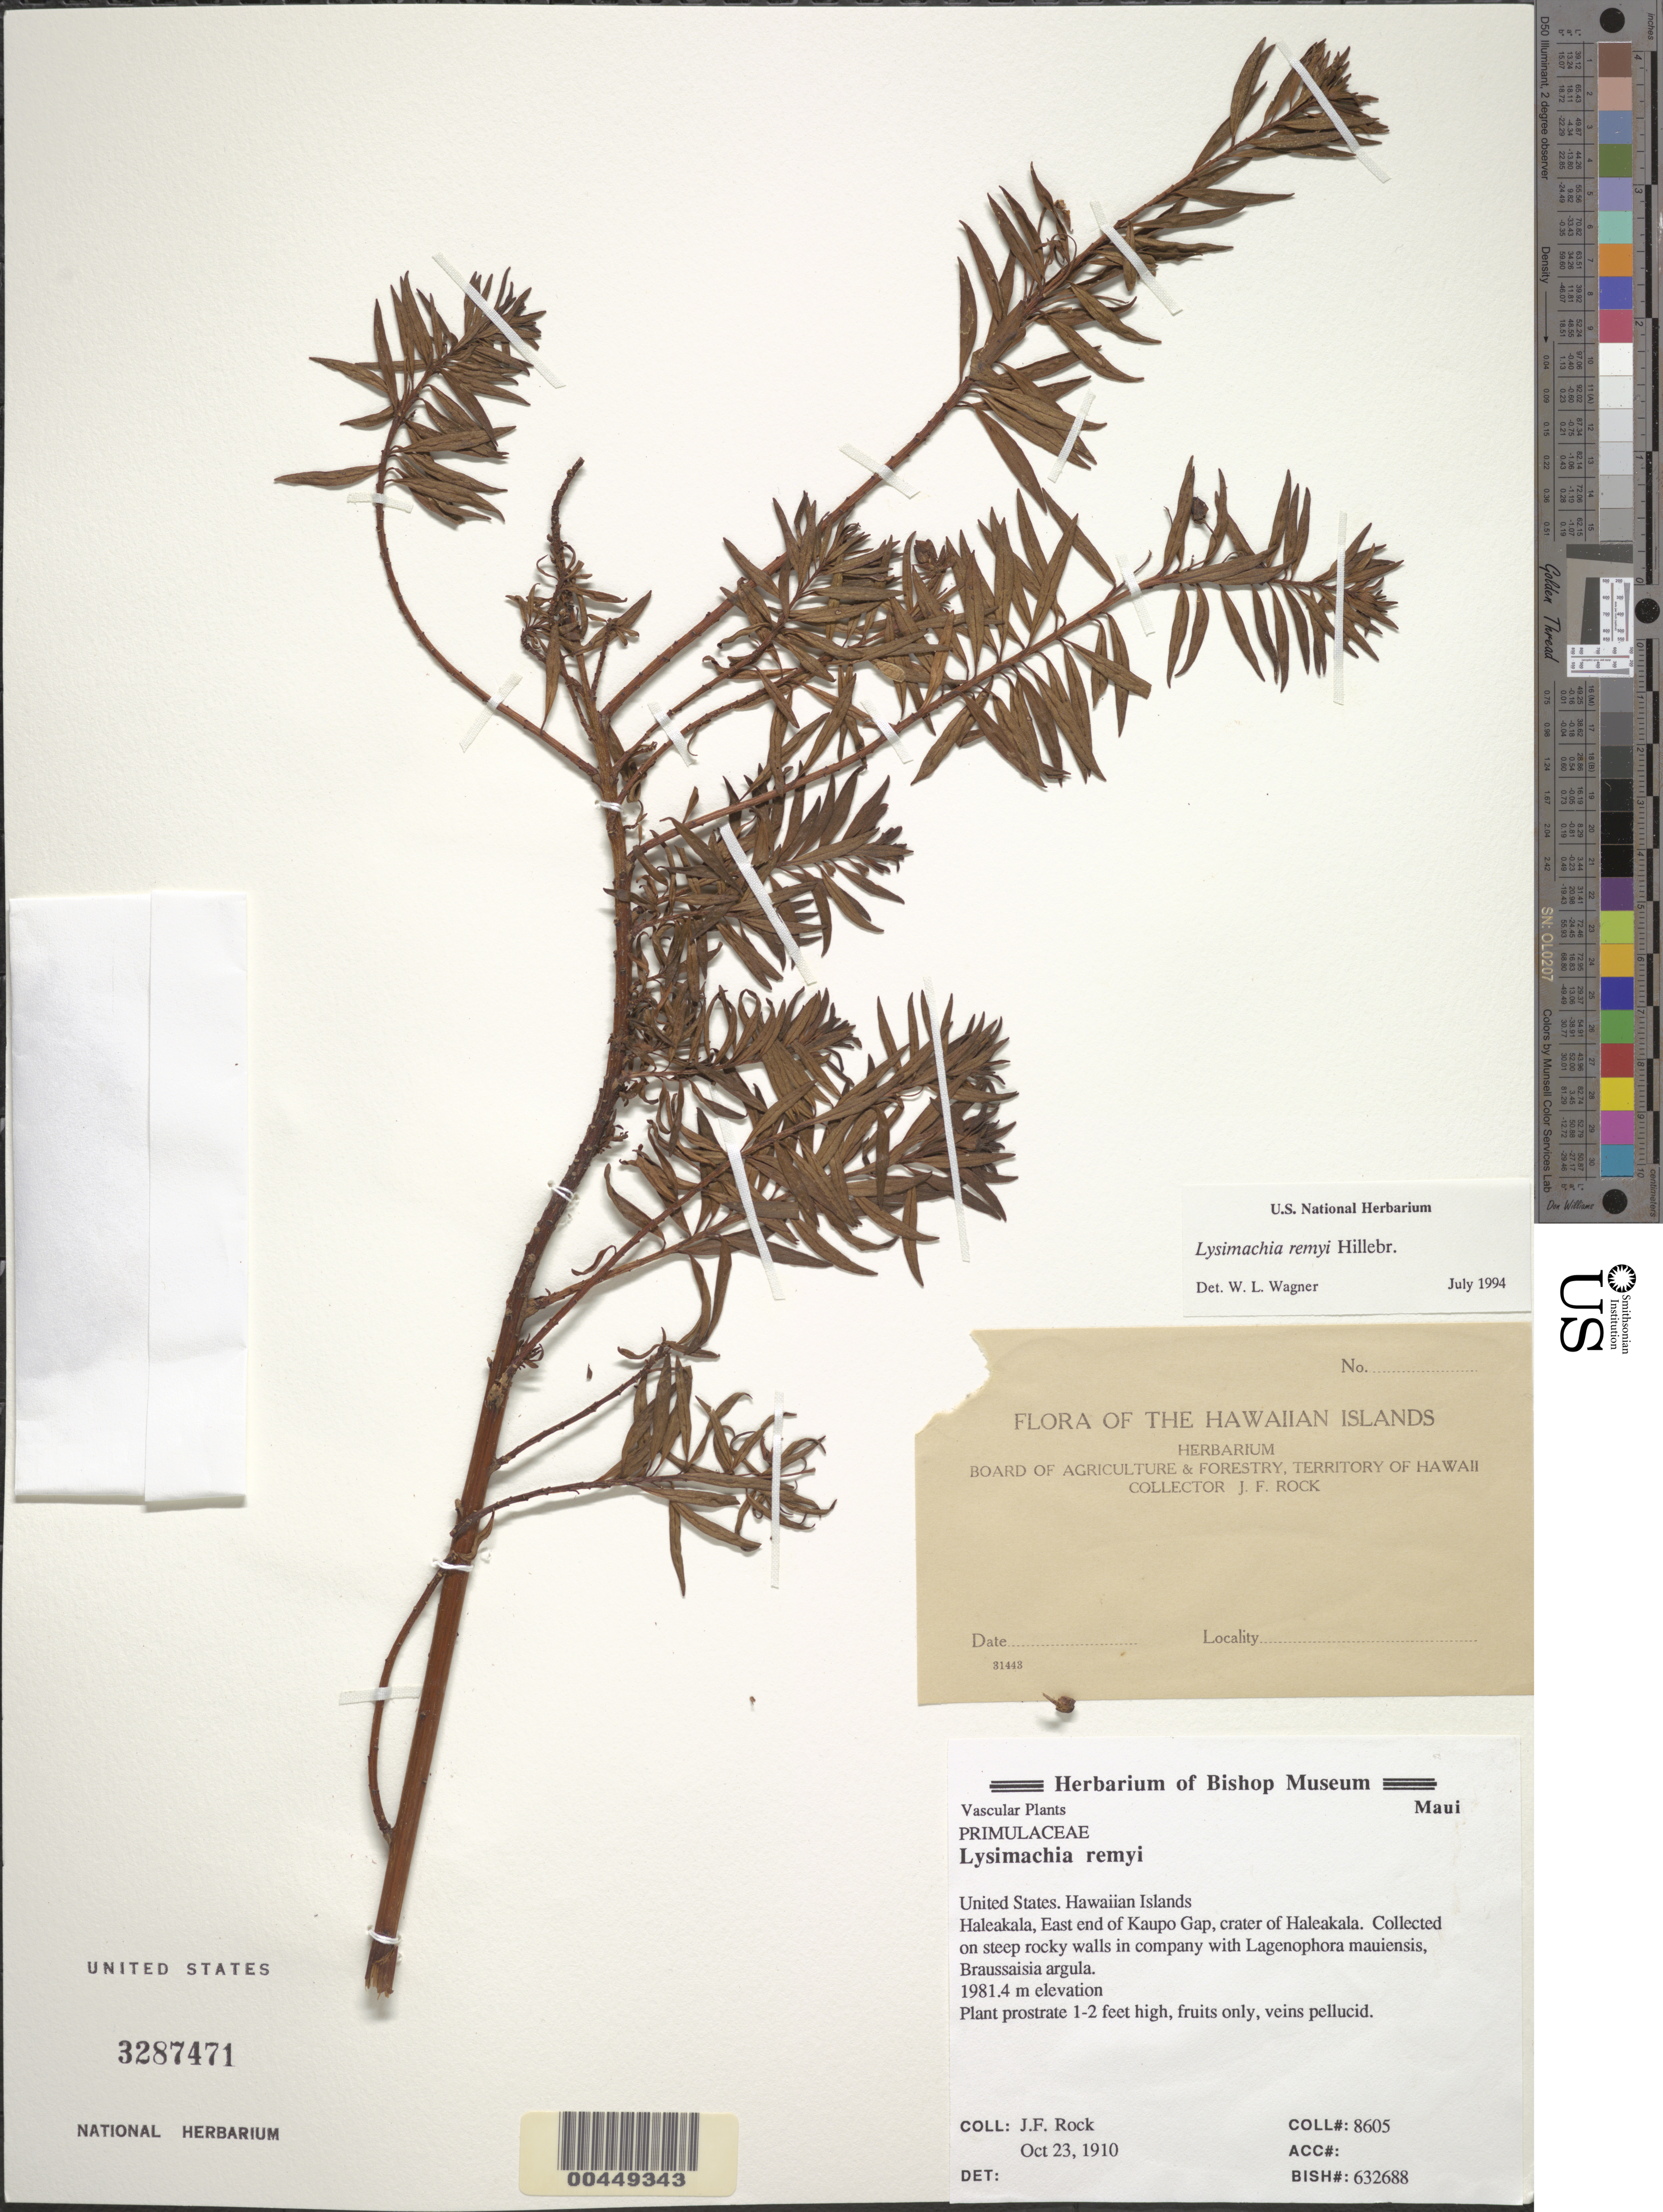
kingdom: Plantae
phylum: Tracheophyta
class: Magnoliopsida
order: Ericales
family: Primulaceae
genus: Lysimachia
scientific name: Lysimachia remyi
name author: Hillebr.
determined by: Wagner, W. L., (BOT), Smithsonian Institution - National Museum of Natural History (UNITED STATES)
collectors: J. F. Rock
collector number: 8605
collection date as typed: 23 Oct 1910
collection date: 1910-10-23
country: United States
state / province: Hawaii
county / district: Maui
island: Maui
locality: Haleakala, E end of Kaupo Gap, crater of Haleakala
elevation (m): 1981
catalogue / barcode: US 3287471